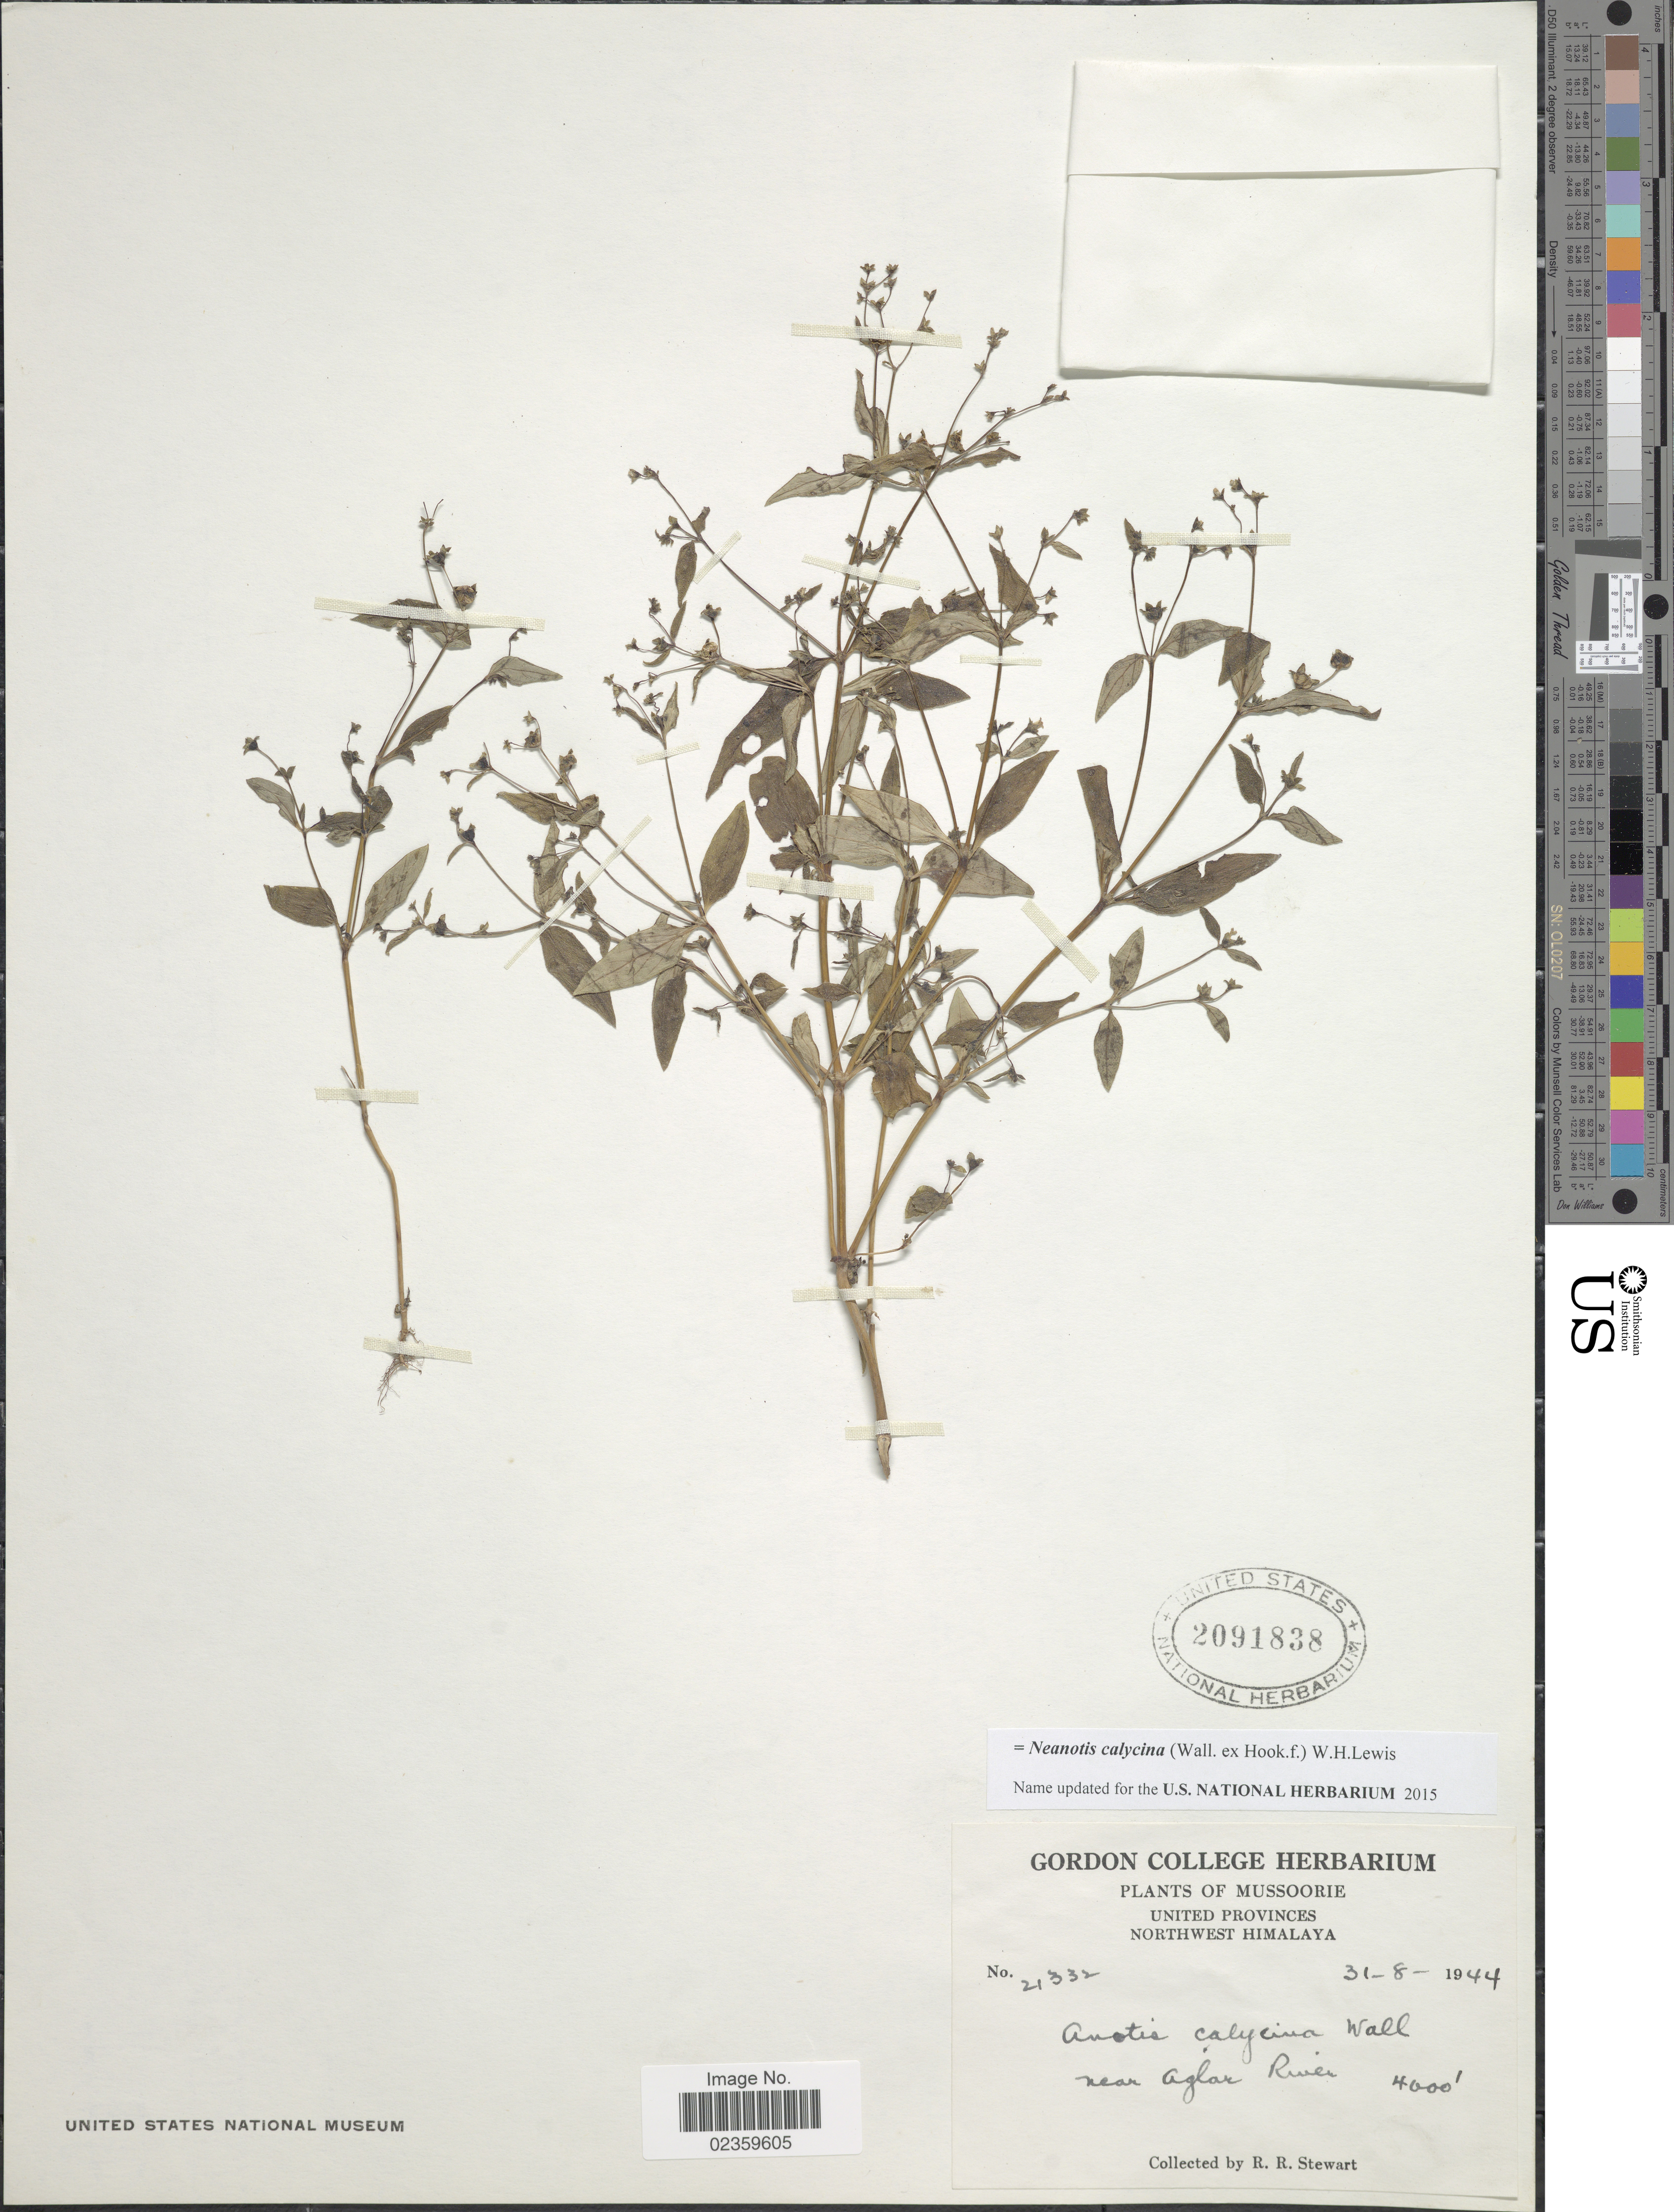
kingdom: Plantae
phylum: Tracheophyta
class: Magnoliopsida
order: Gentianales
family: Rubiaceae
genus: Neanotis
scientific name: Neanotis calycina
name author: (Wall. ex Hook. f.) W.H. Lewis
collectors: R. R. Stewart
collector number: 21332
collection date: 1944-08-31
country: India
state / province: Uttarakhand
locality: Mussoorie. United Provinces. Northwest Himalaya. Near Aglar River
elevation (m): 1219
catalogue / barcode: US 2091838